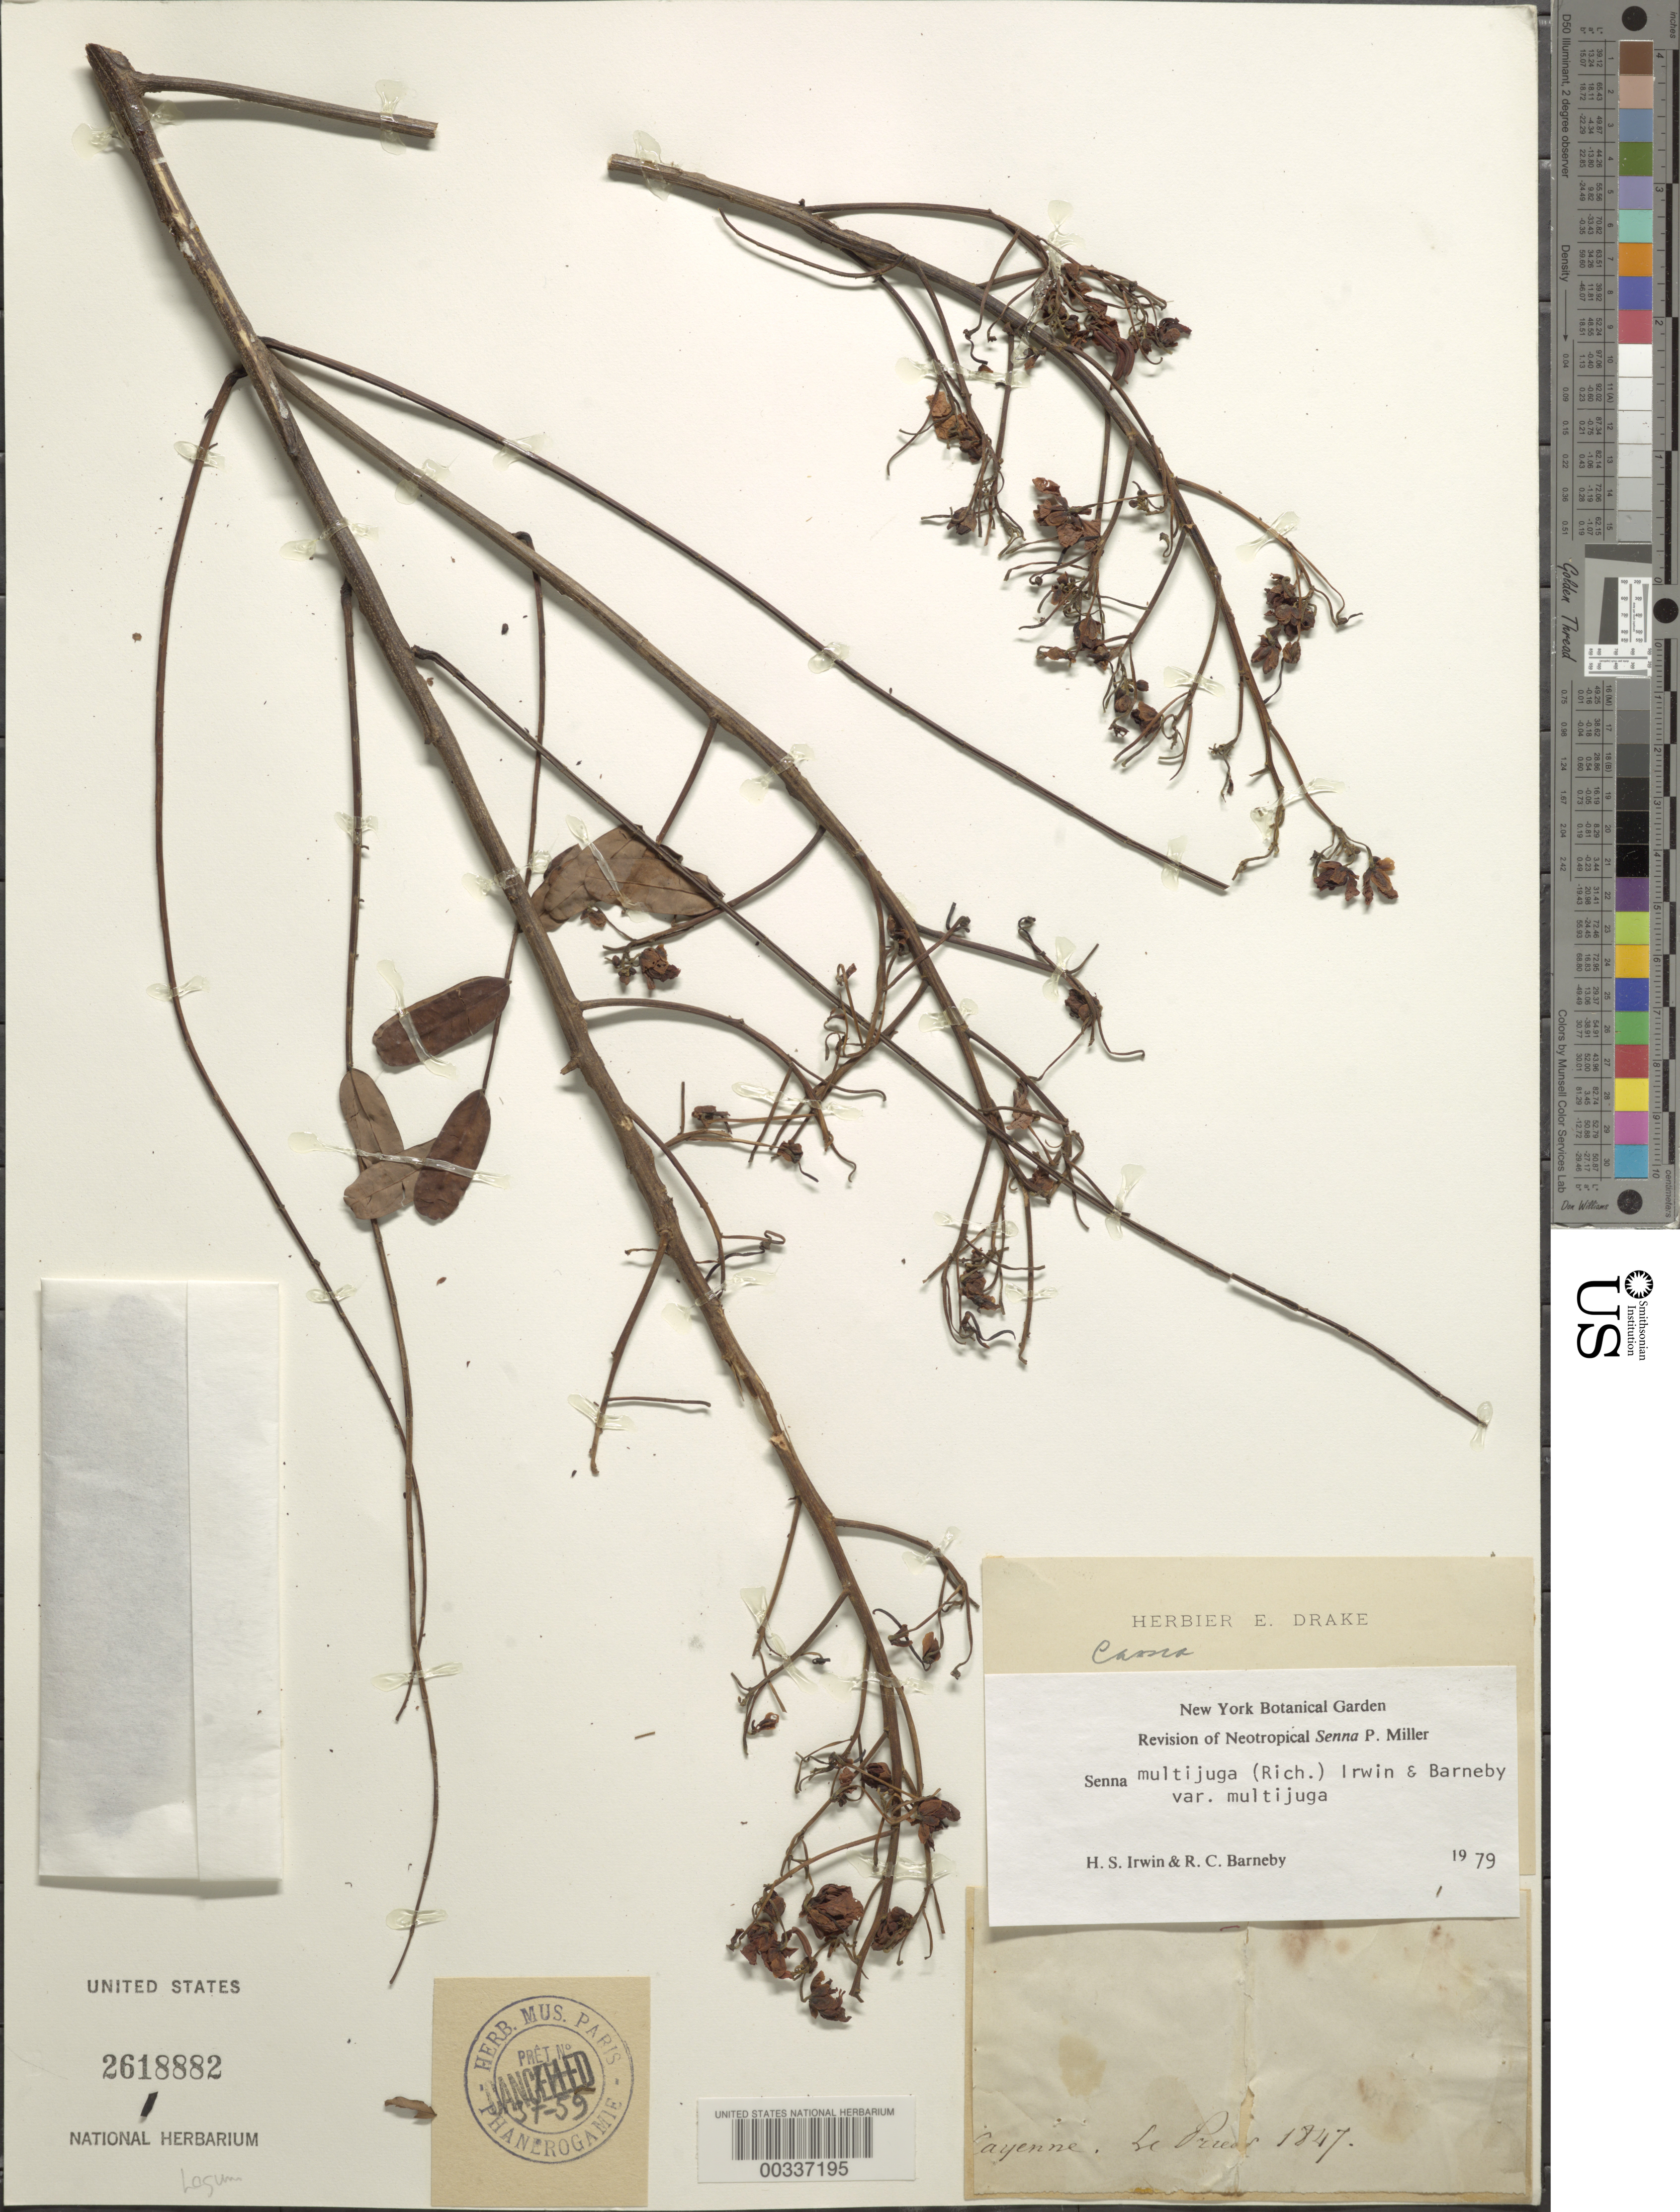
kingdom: Plantae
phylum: Tracheophyta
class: Magnoliopsida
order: Fabales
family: Fabaceae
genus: Senna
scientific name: Senna multijuga var. multijuga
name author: (Rich.) H.S. Irwin & Barneby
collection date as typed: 1847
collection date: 1847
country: French Guiana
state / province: Cayenne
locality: Le precos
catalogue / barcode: US 2618882